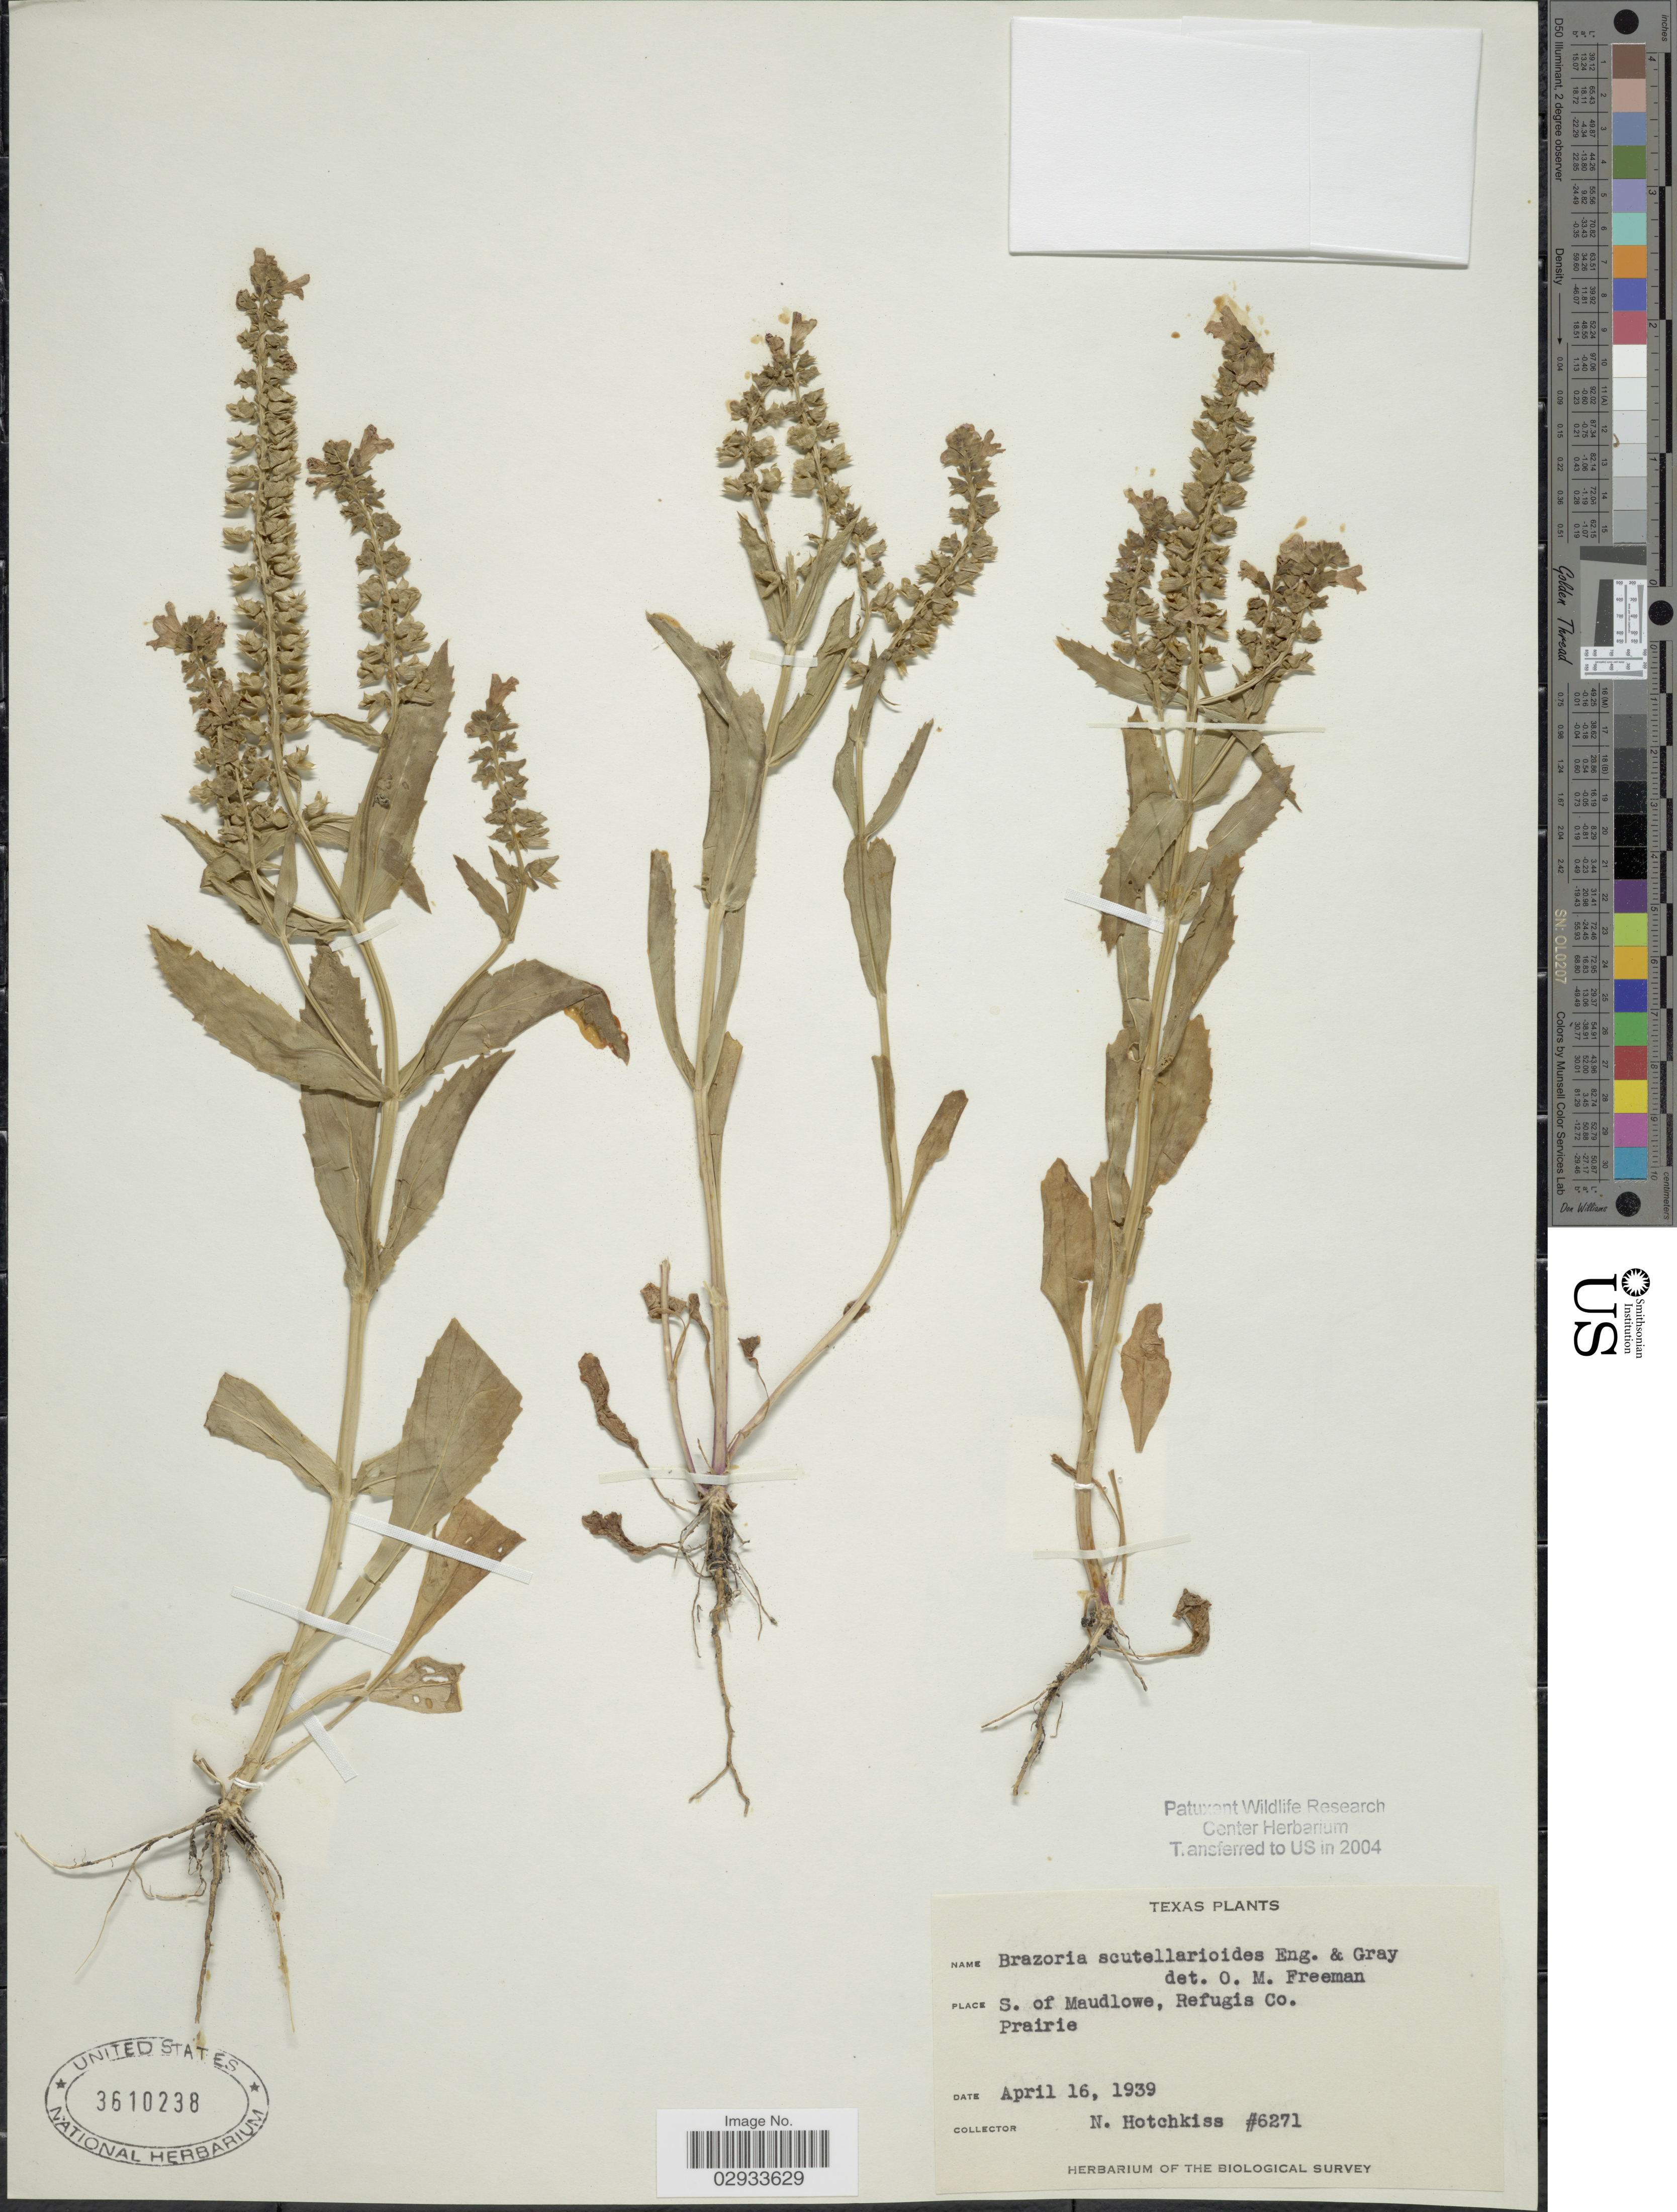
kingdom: Plantae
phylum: Tracheophyta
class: Magnoliopsida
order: Lamiales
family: Lamiaceae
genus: Brazoria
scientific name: Brazoria scutellarioides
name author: Engelm. & A. Gray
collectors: N. Hotchkiss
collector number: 6271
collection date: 1939-04-16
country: United States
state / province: Texas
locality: S. of Maudlowe, Refugis Co., Prairie.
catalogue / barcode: US 3610238